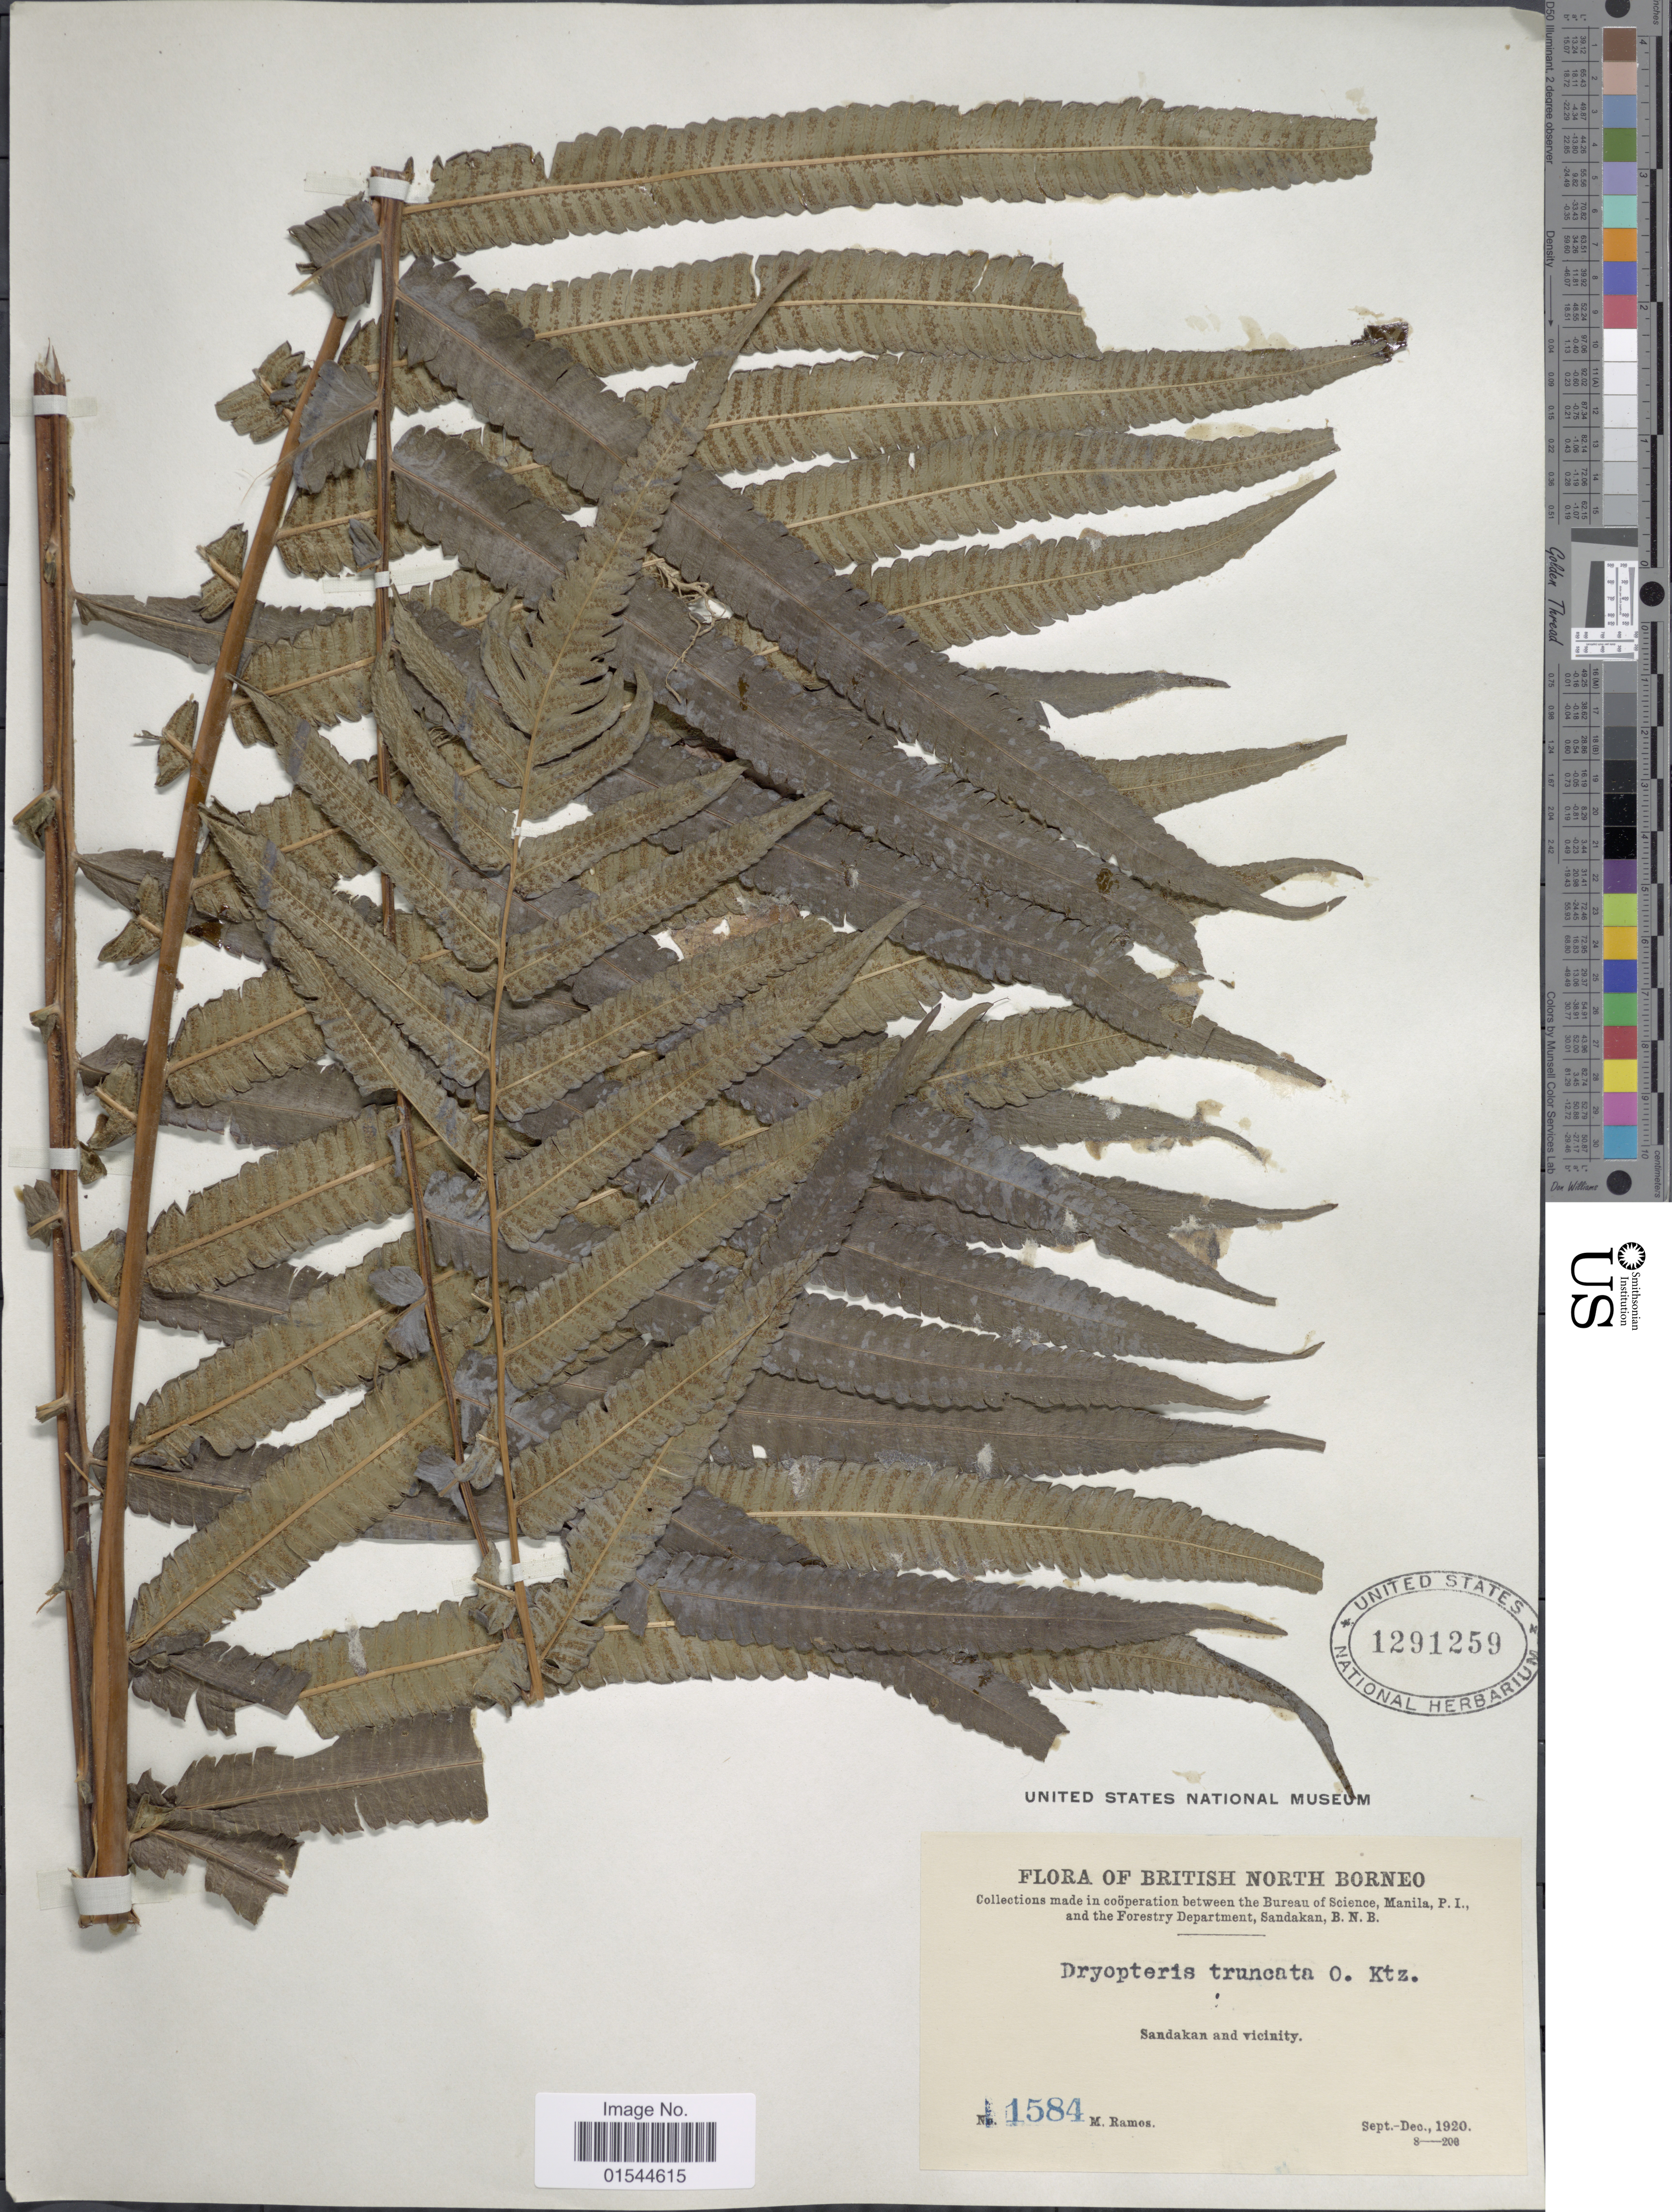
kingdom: Plantae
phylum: Tracheophyta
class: Polypodiopsida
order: Polypodiales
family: Thelypteridaceae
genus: Pneumatopteris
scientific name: Pneumatopteris truncata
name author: (Poir.) Holttum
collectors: M. Ramos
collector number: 1584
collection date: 1920-09/1920-12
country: Malaysia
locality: British North Borneo, Sandakan and vicinity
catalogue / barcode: US 1291259